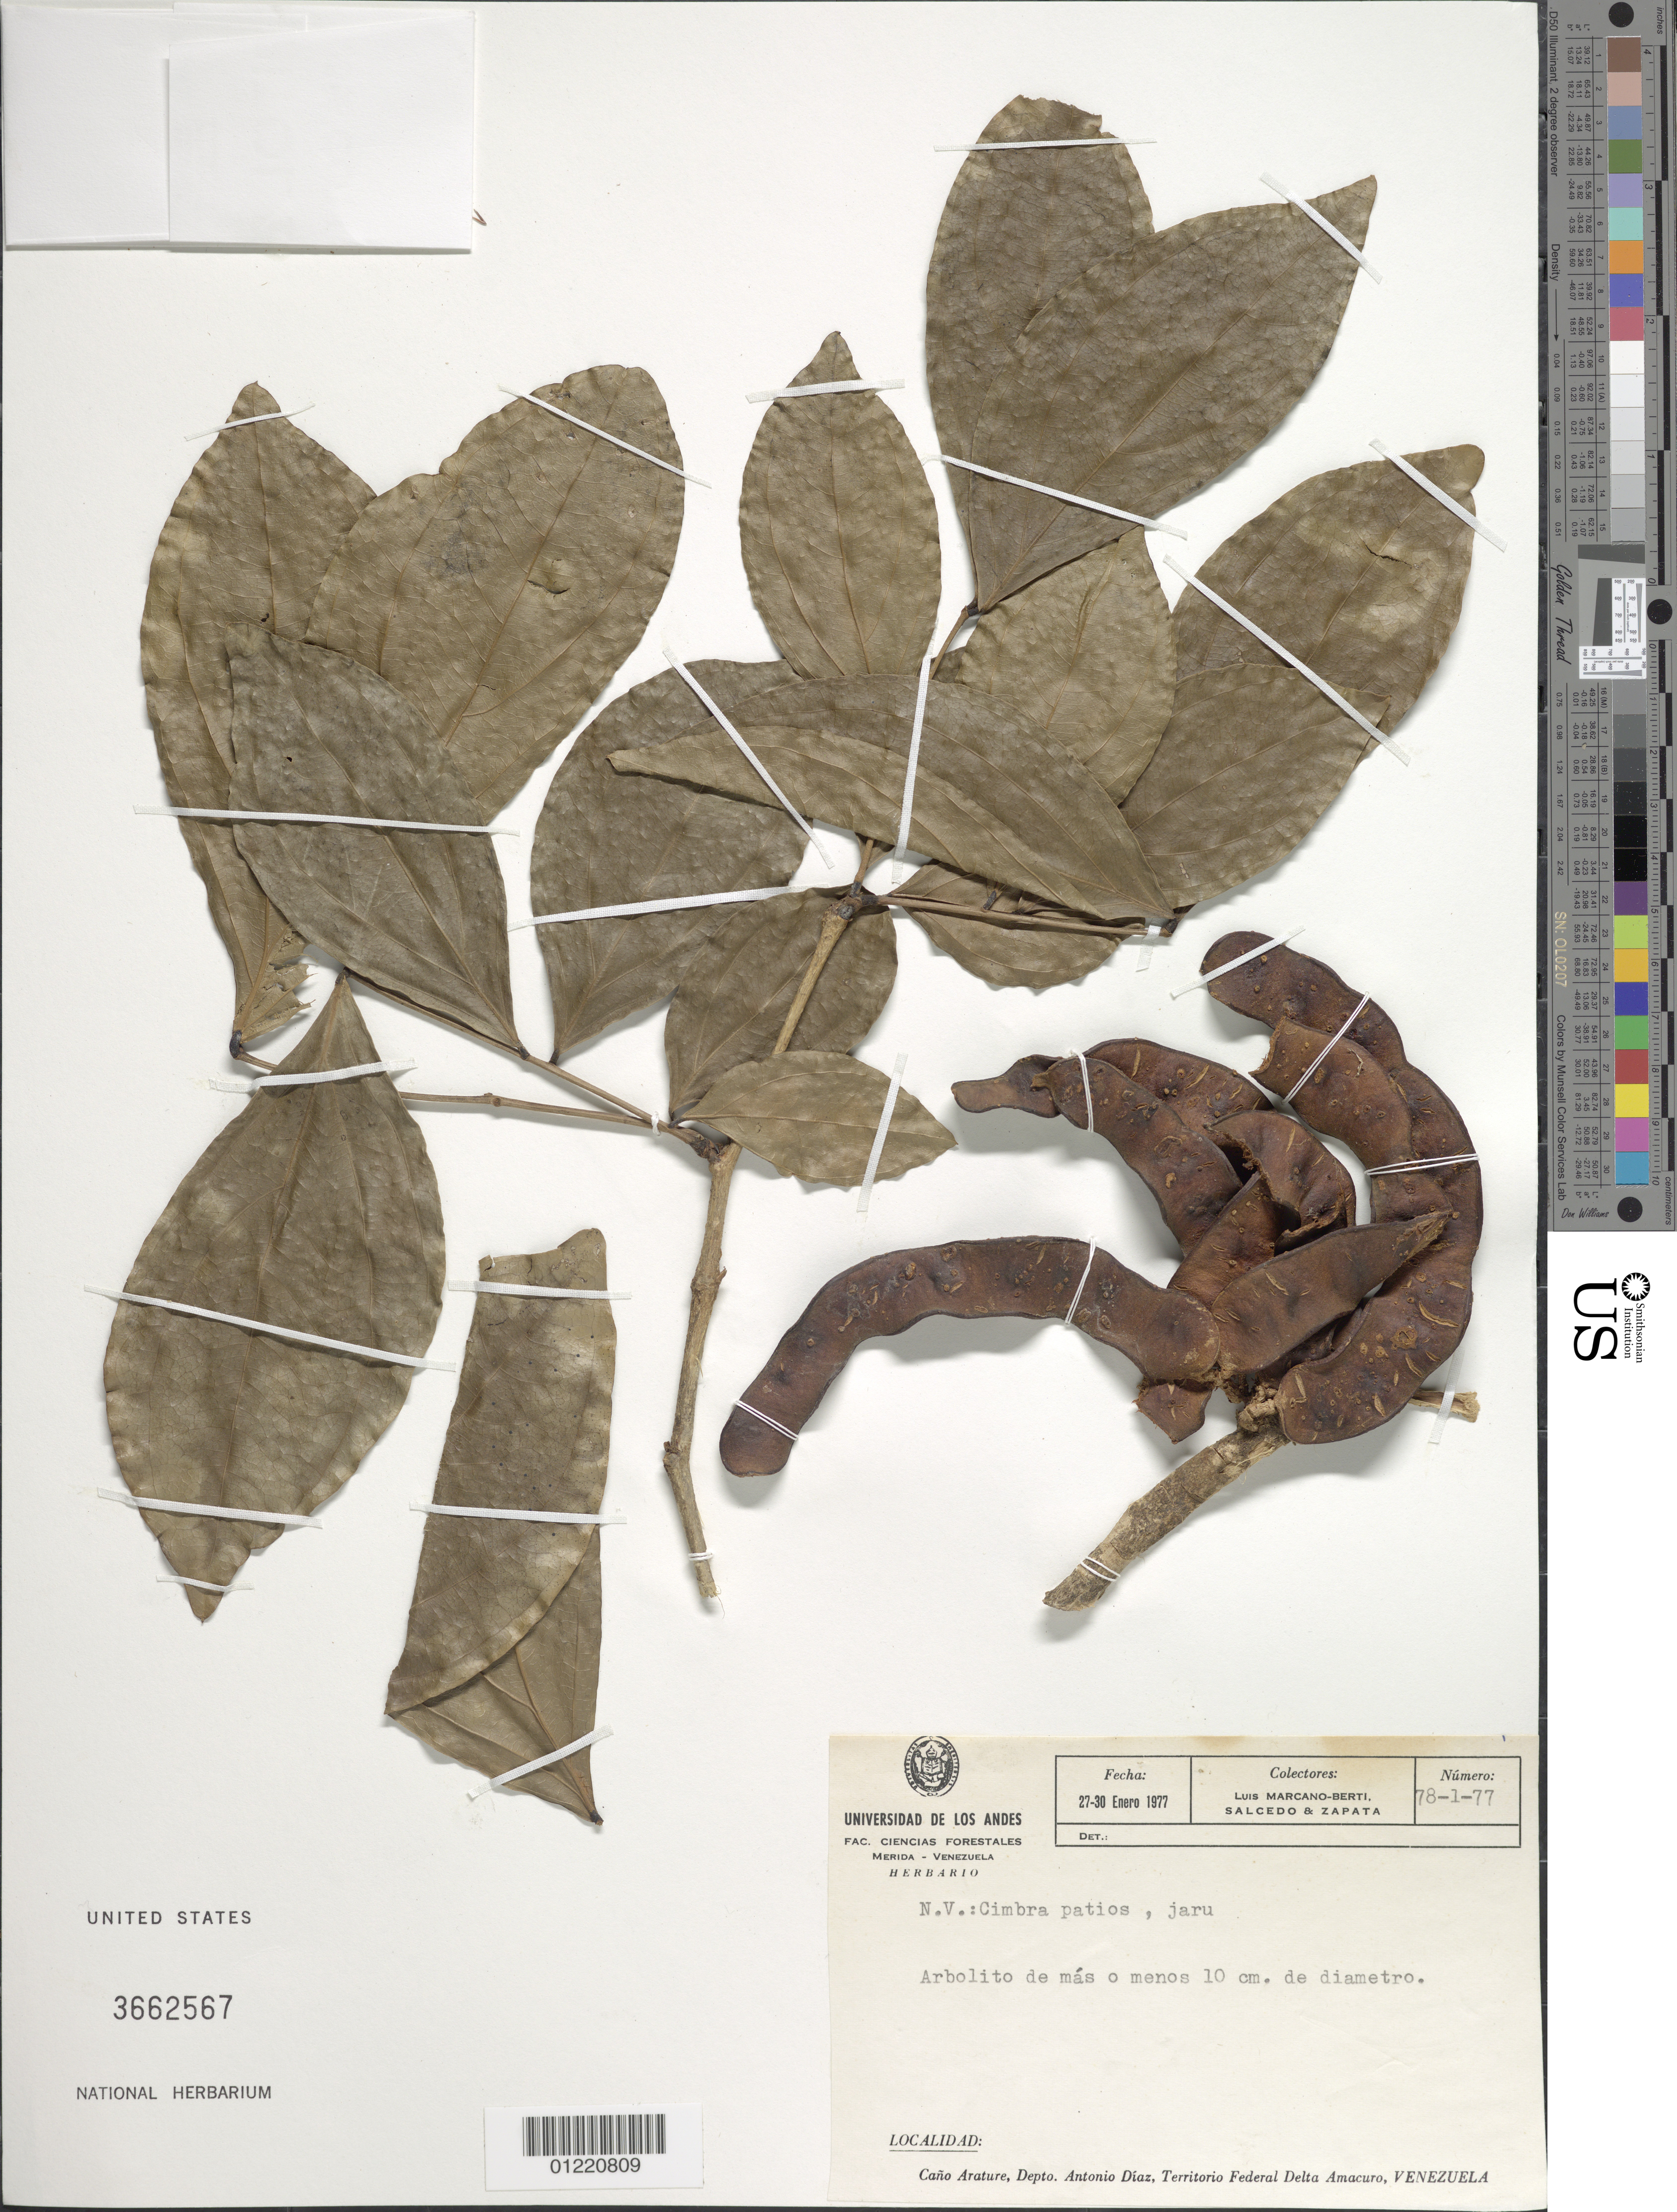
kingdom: Plantae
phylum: Tracheophyta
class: Magnoliopsida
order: Fabales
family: Fabaceae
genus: Zygia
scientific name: Zygia cataractae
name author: (Kunth) L. Rico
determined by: Mansano, V. F.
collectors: L. Marcano-Berti, P. Salcedo & -. Zapata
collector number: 78-1-77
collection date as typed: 27-Jan-77 to 30-Jan-77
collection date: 1977-01-27/1977-01-30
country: Venezuela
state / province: Delta Amacuro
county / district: Antonio Díaz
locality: Caño Arature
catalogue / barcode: US 3662567